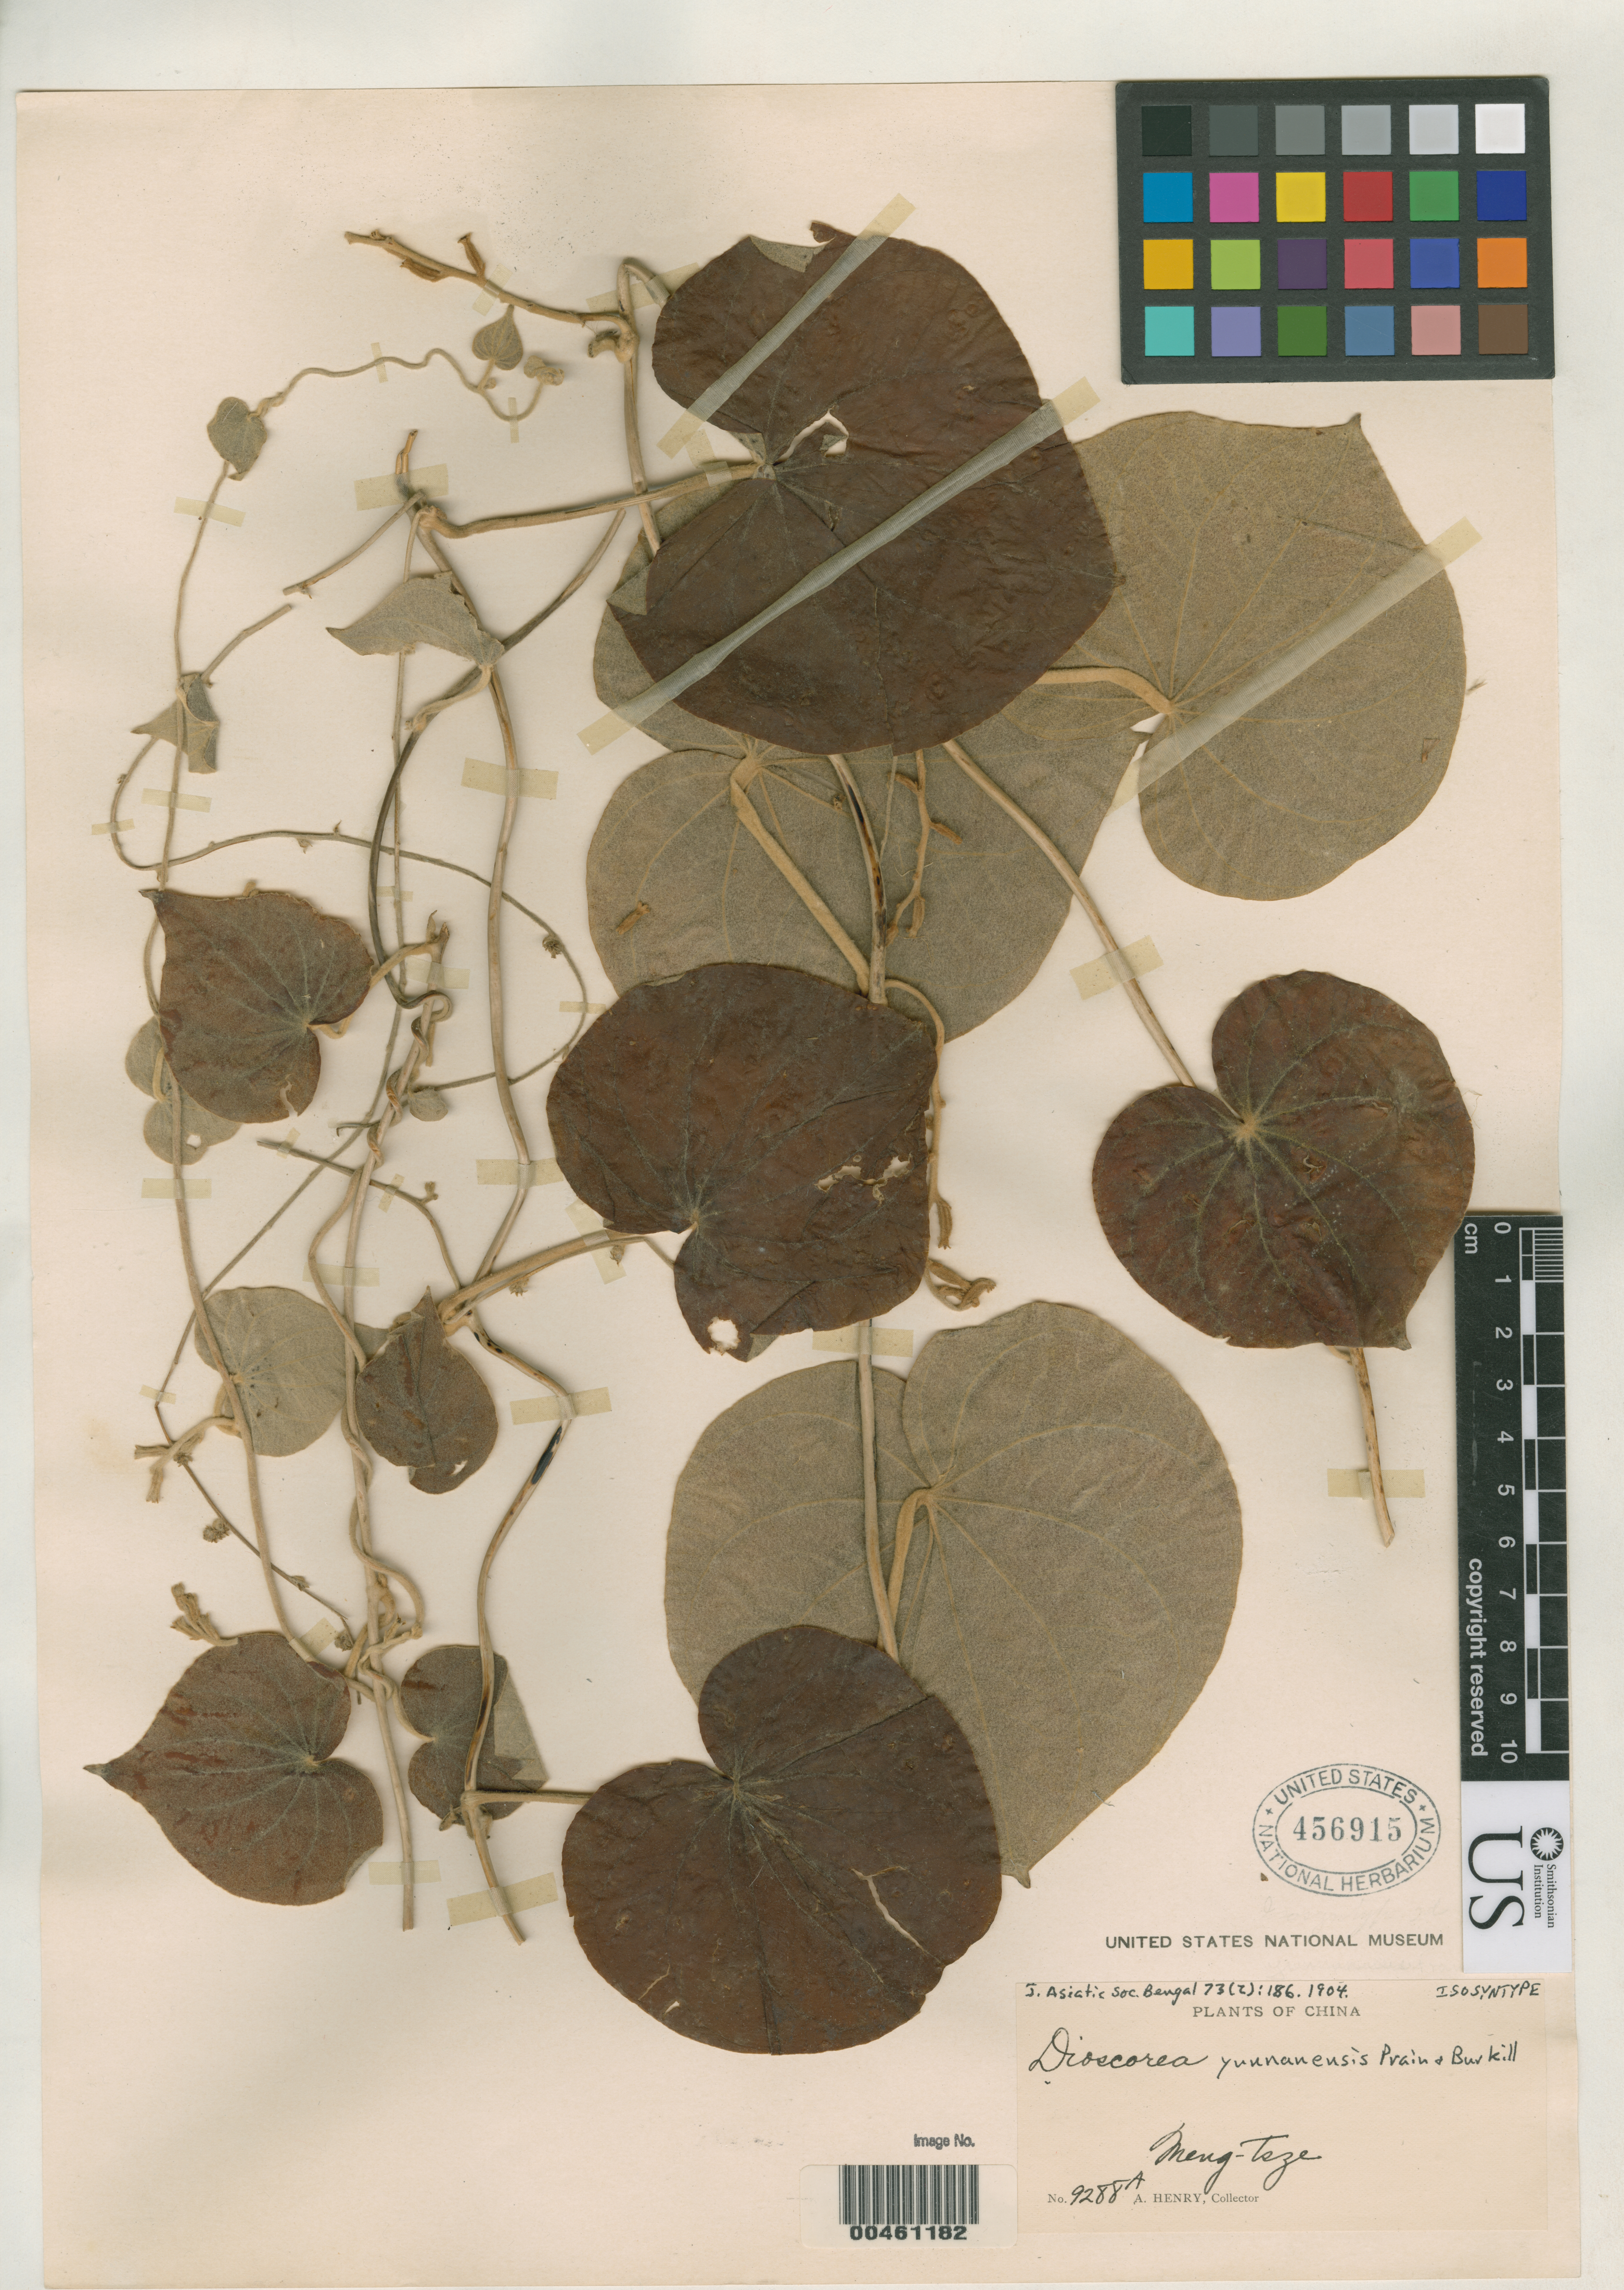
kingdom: Plantae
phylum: Tracheophyta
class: Liliopsida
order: Dioscoreales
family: Dioscoreaceae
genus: Dioscorea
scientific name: Dioscorea yunnanensis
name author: Prain & Burkill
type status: Isosyntype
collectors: A. Henry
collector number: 9288 A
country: China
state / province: Yunnan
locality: Meng-tsze.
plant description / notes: Protologue cites both Henry 9288 & Henry 9288A.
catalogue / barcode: US 456915